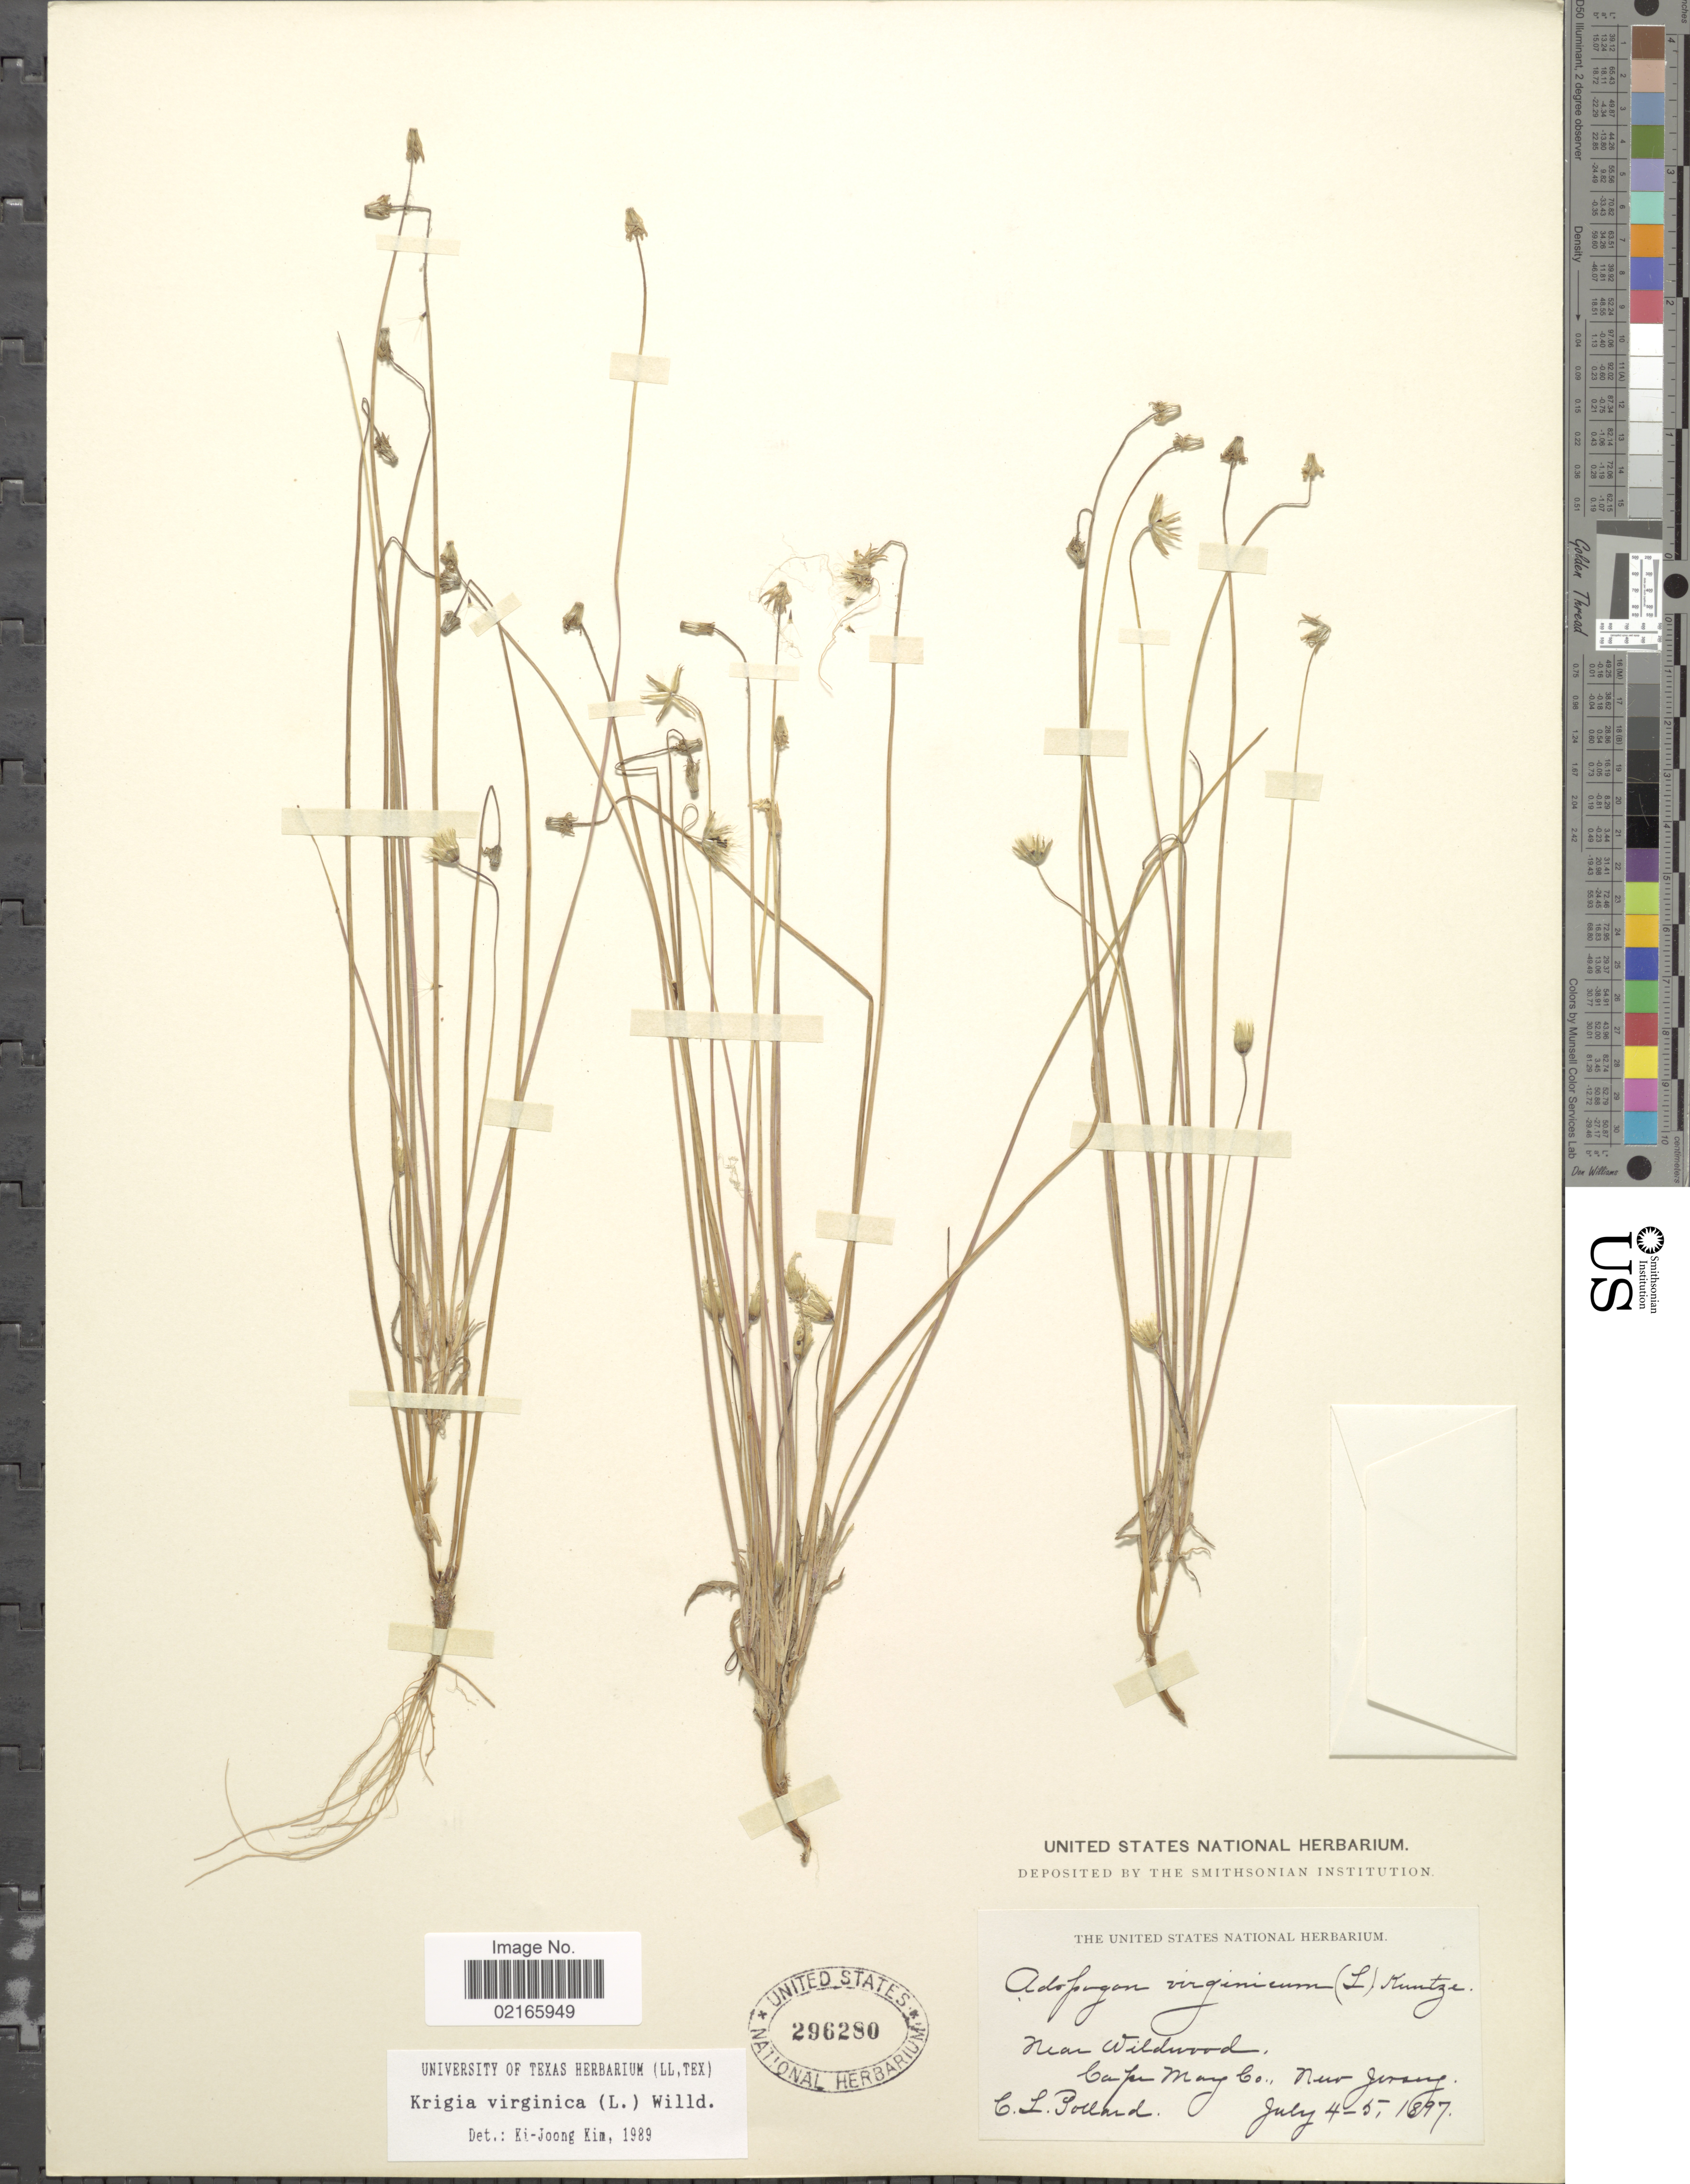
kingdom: Plantae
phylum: Tracheophyta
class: Magnoliopsida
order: Asterales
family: Asteraceae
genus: Krigia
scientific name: Krigia virginica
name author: (L.) Willd.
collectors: C. L. Pollard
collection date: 1897-07-04/1897-07-05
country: United States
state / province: New Jersey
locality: Near Wildwood, Cape Mary Co.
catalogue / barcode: US 296280